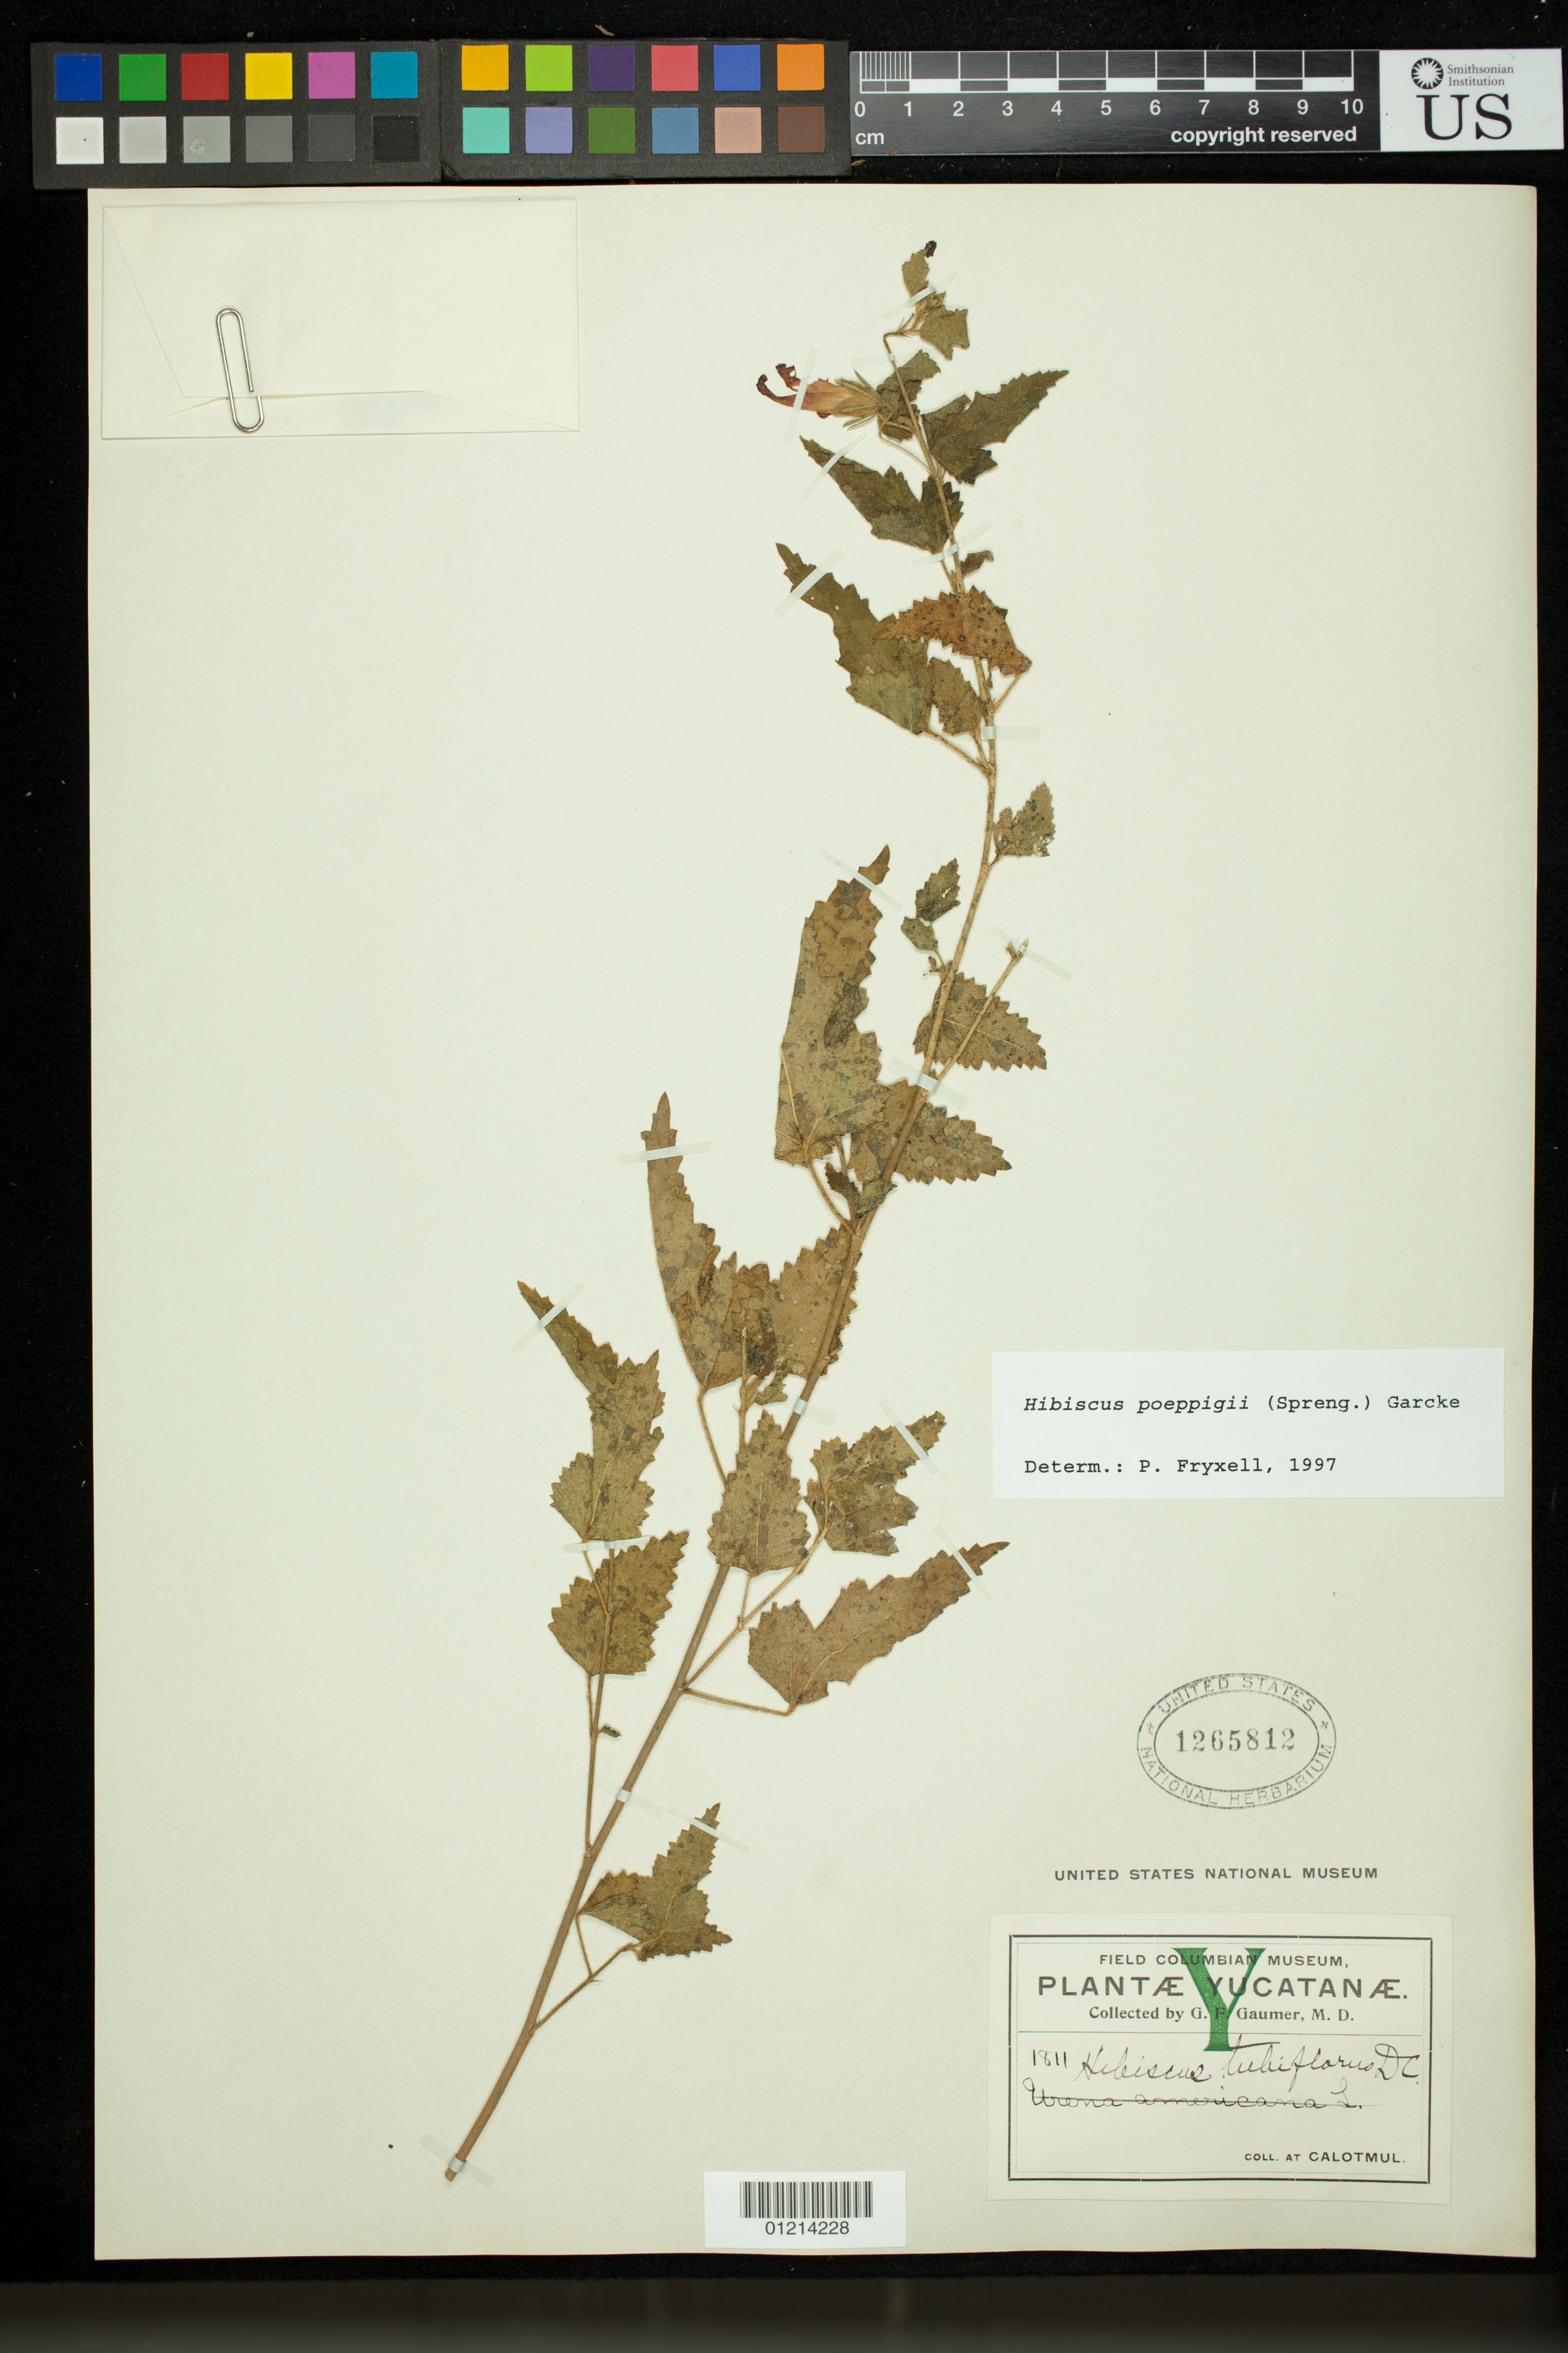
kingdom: Plantae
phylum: Tracheophyta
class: Magnoliopsida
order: Malvales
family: Malvaceae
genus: Hibiscus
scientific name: Hibiscus poeppigii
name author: (Spreng.) Garcke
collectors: G. F. Gaumer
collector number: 1811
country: Mexico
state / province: Yucatán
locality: Calotmul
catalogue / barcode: US 1265812